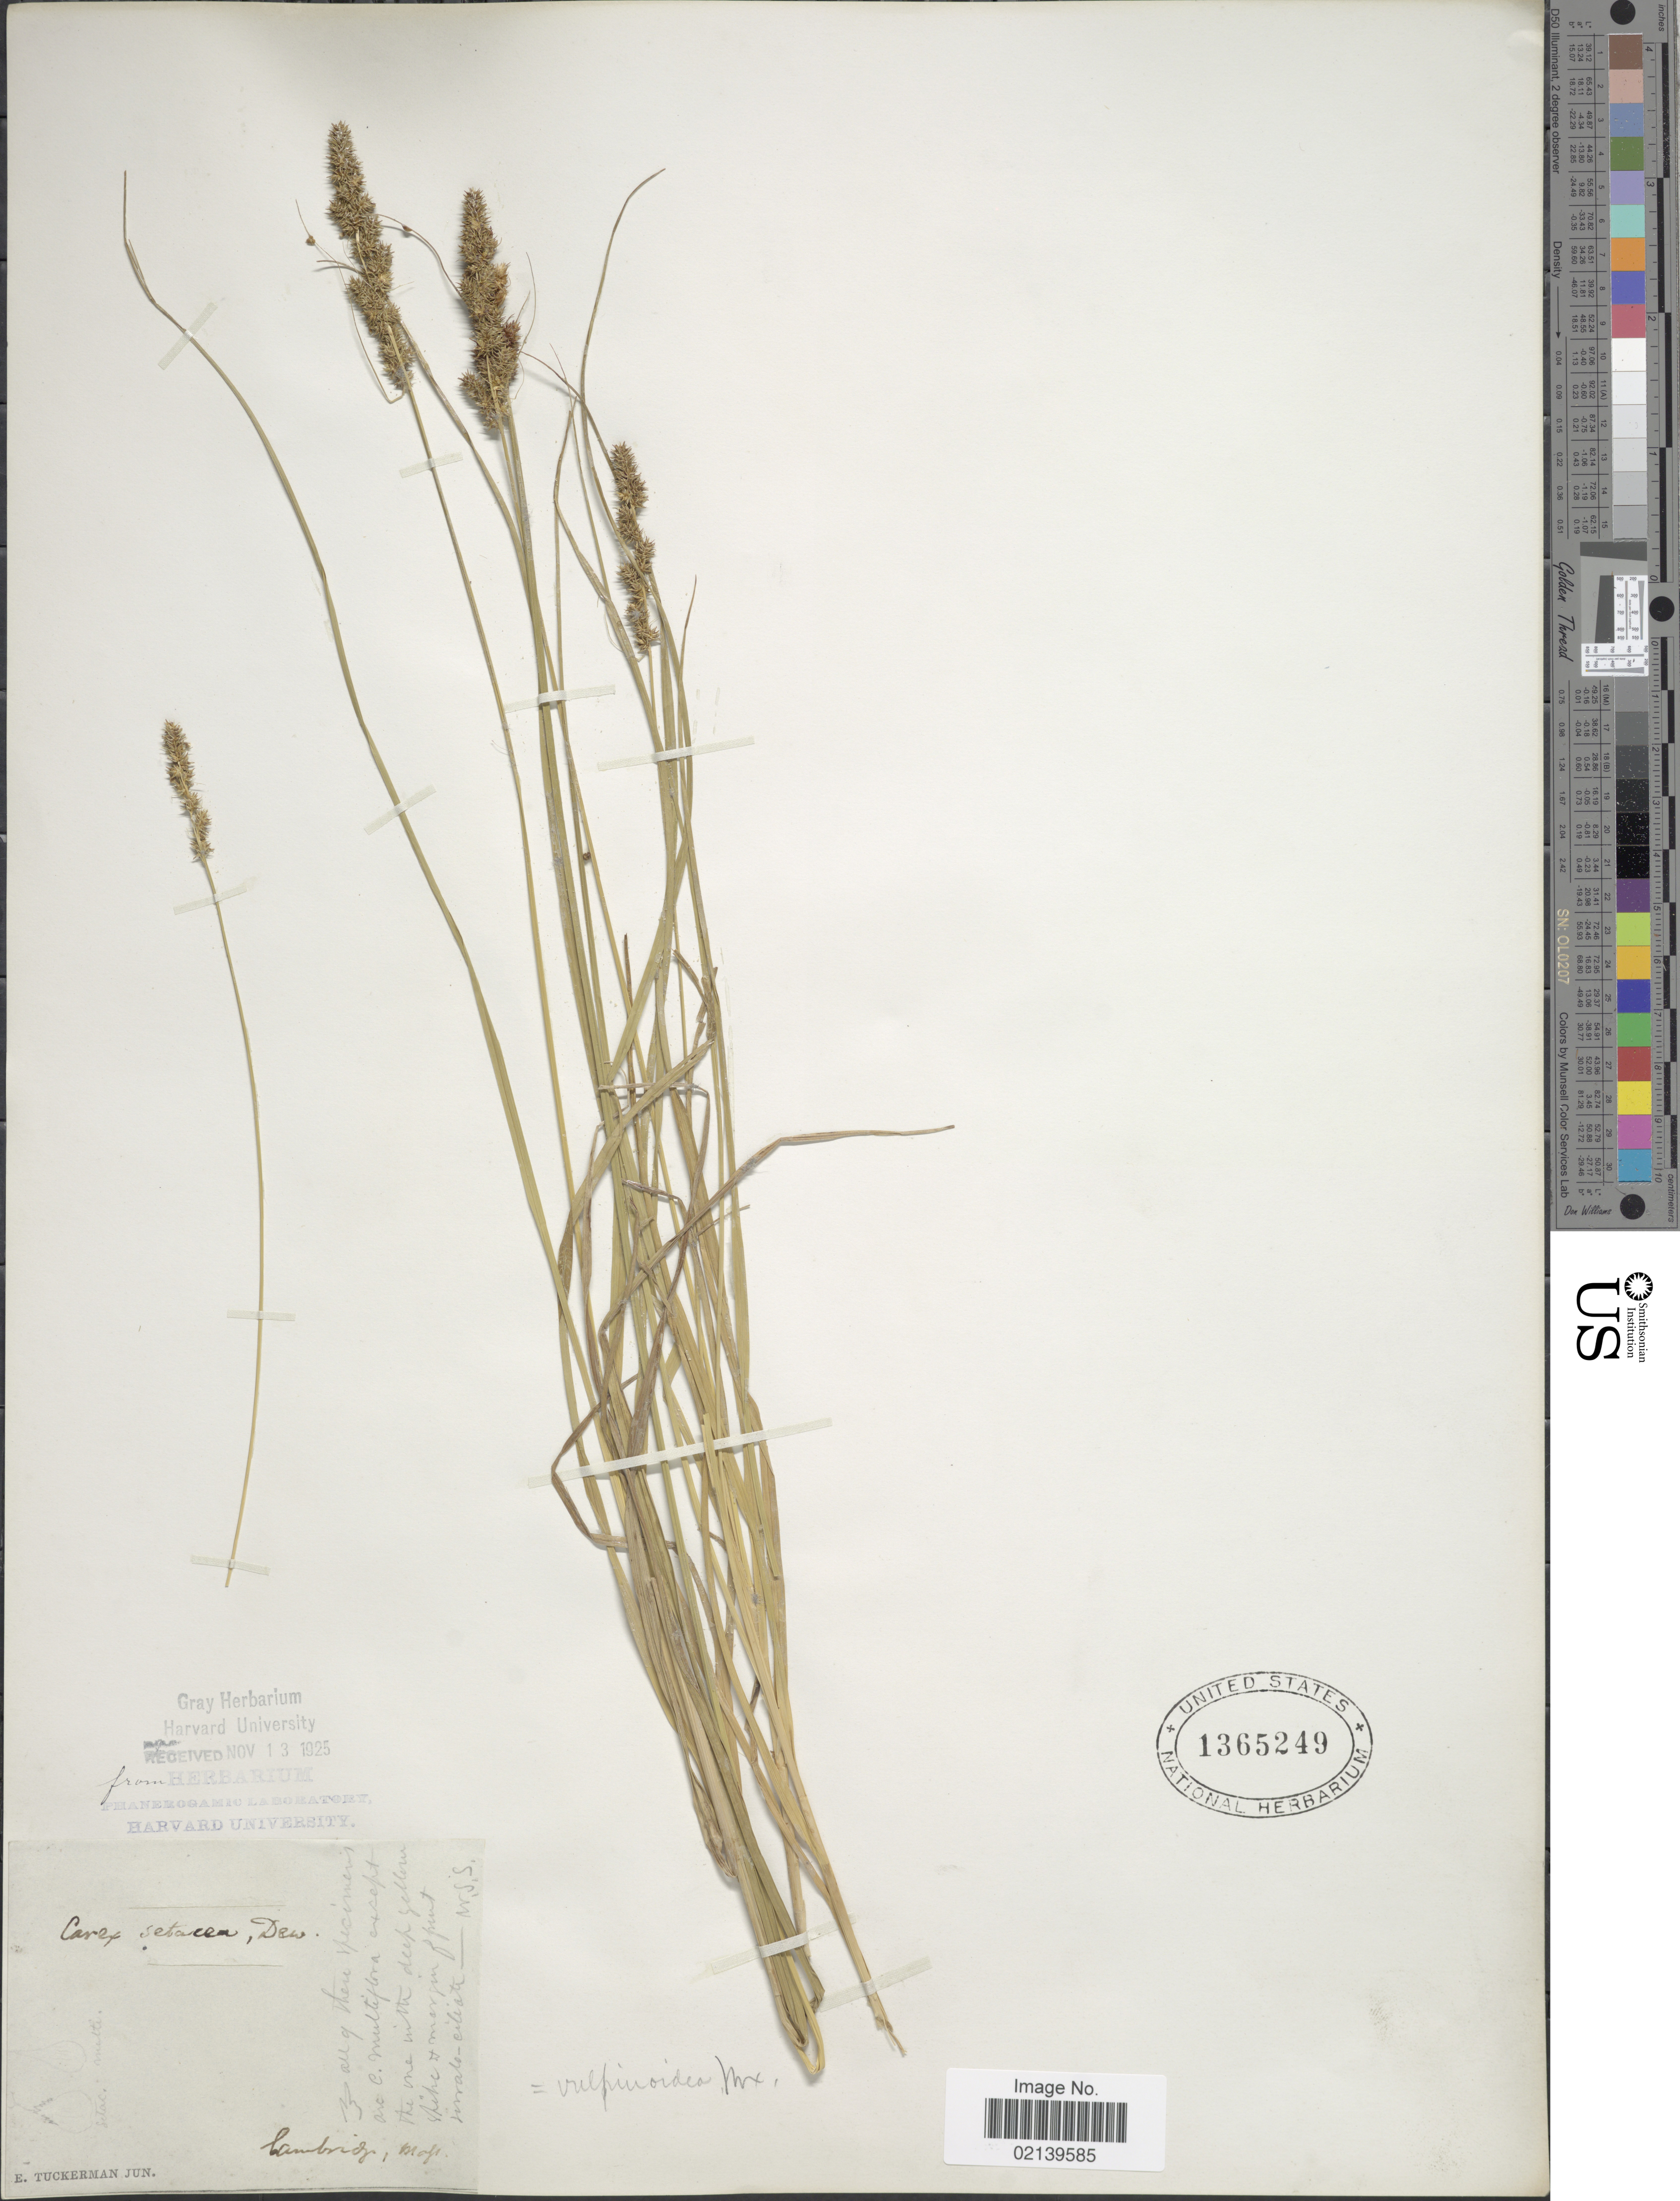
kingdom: Plantae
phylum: Tracheophyta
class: Liliopsida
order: Poales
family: Cyperaceae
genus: Carex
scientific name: Carex vulpinoidea Michx.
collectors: E. Tuckerman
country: United States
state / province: Massachusetts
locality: Cambridge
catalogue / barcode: US 1365249